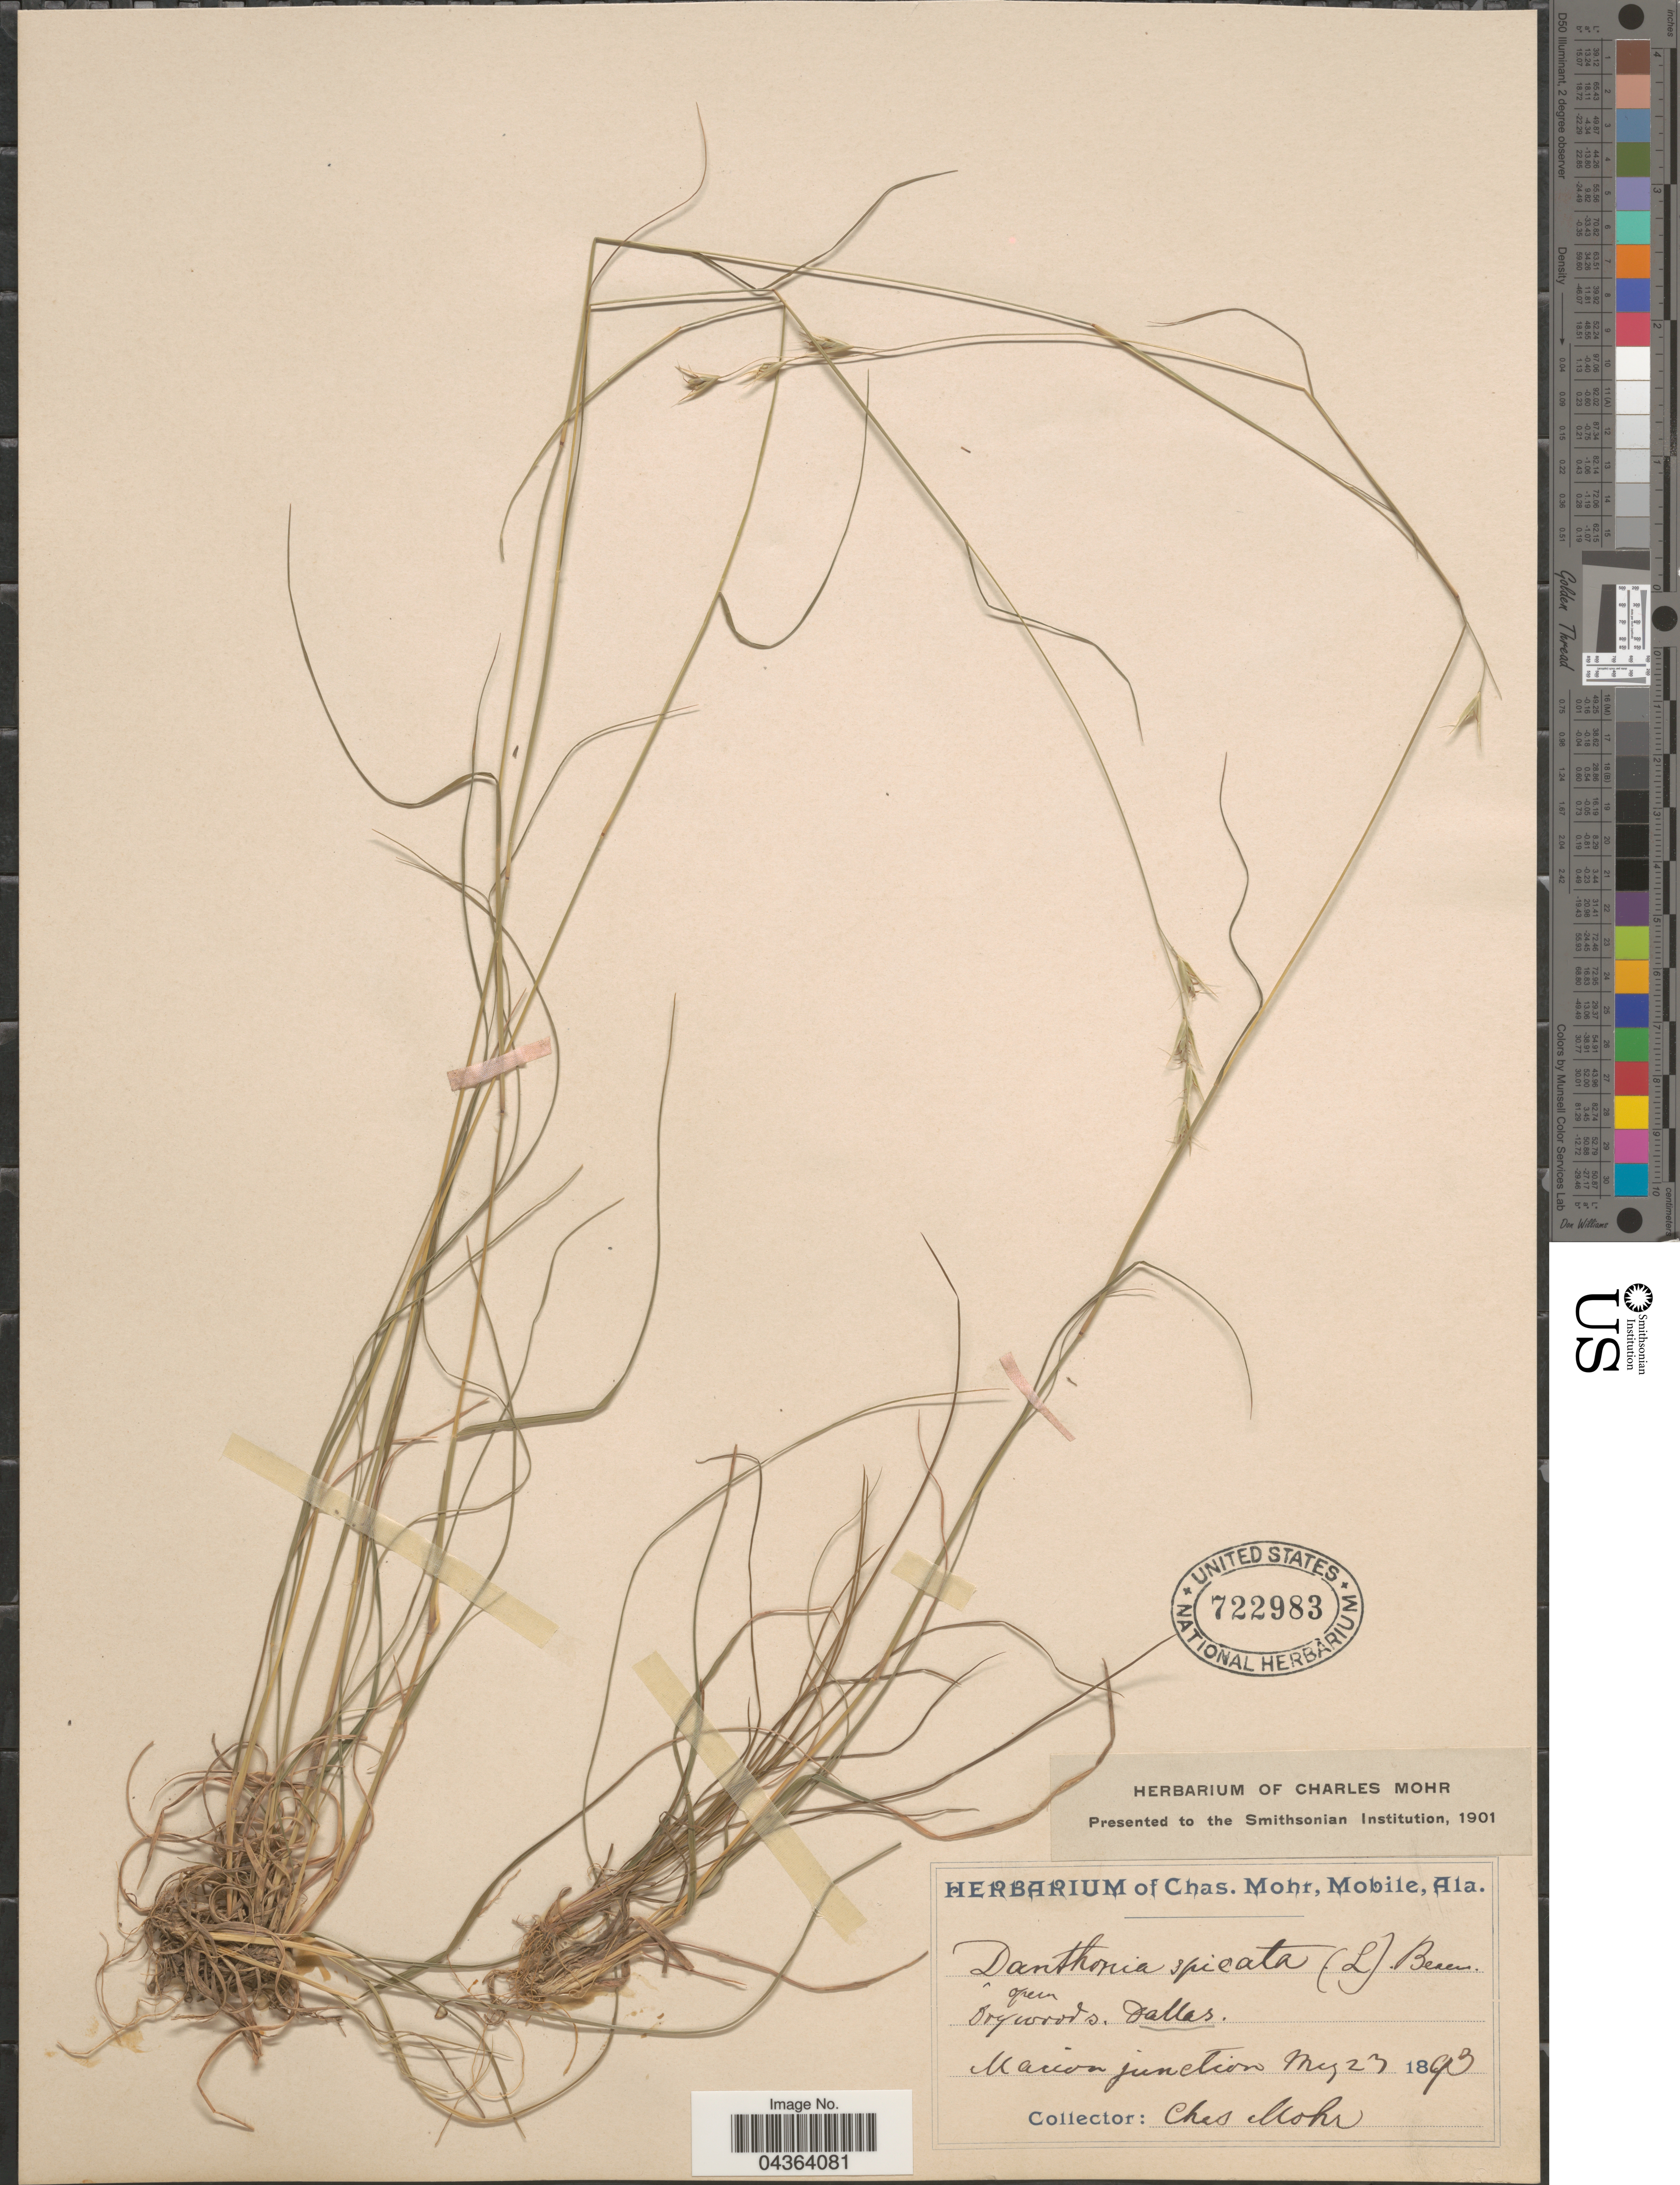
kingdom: Plantae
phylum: Tracheophyta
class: Liliopsida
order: Poales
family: Poaceae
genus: Danthonia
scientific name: Danthonia spicata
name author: (L.) P. Beauv. ex Roem. & Schult.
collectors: Mohr, C. T. (herbarium)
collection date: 1893-05-23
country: United States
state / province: Alabama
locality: Dallas. Marion junction.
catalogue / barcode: US 722983